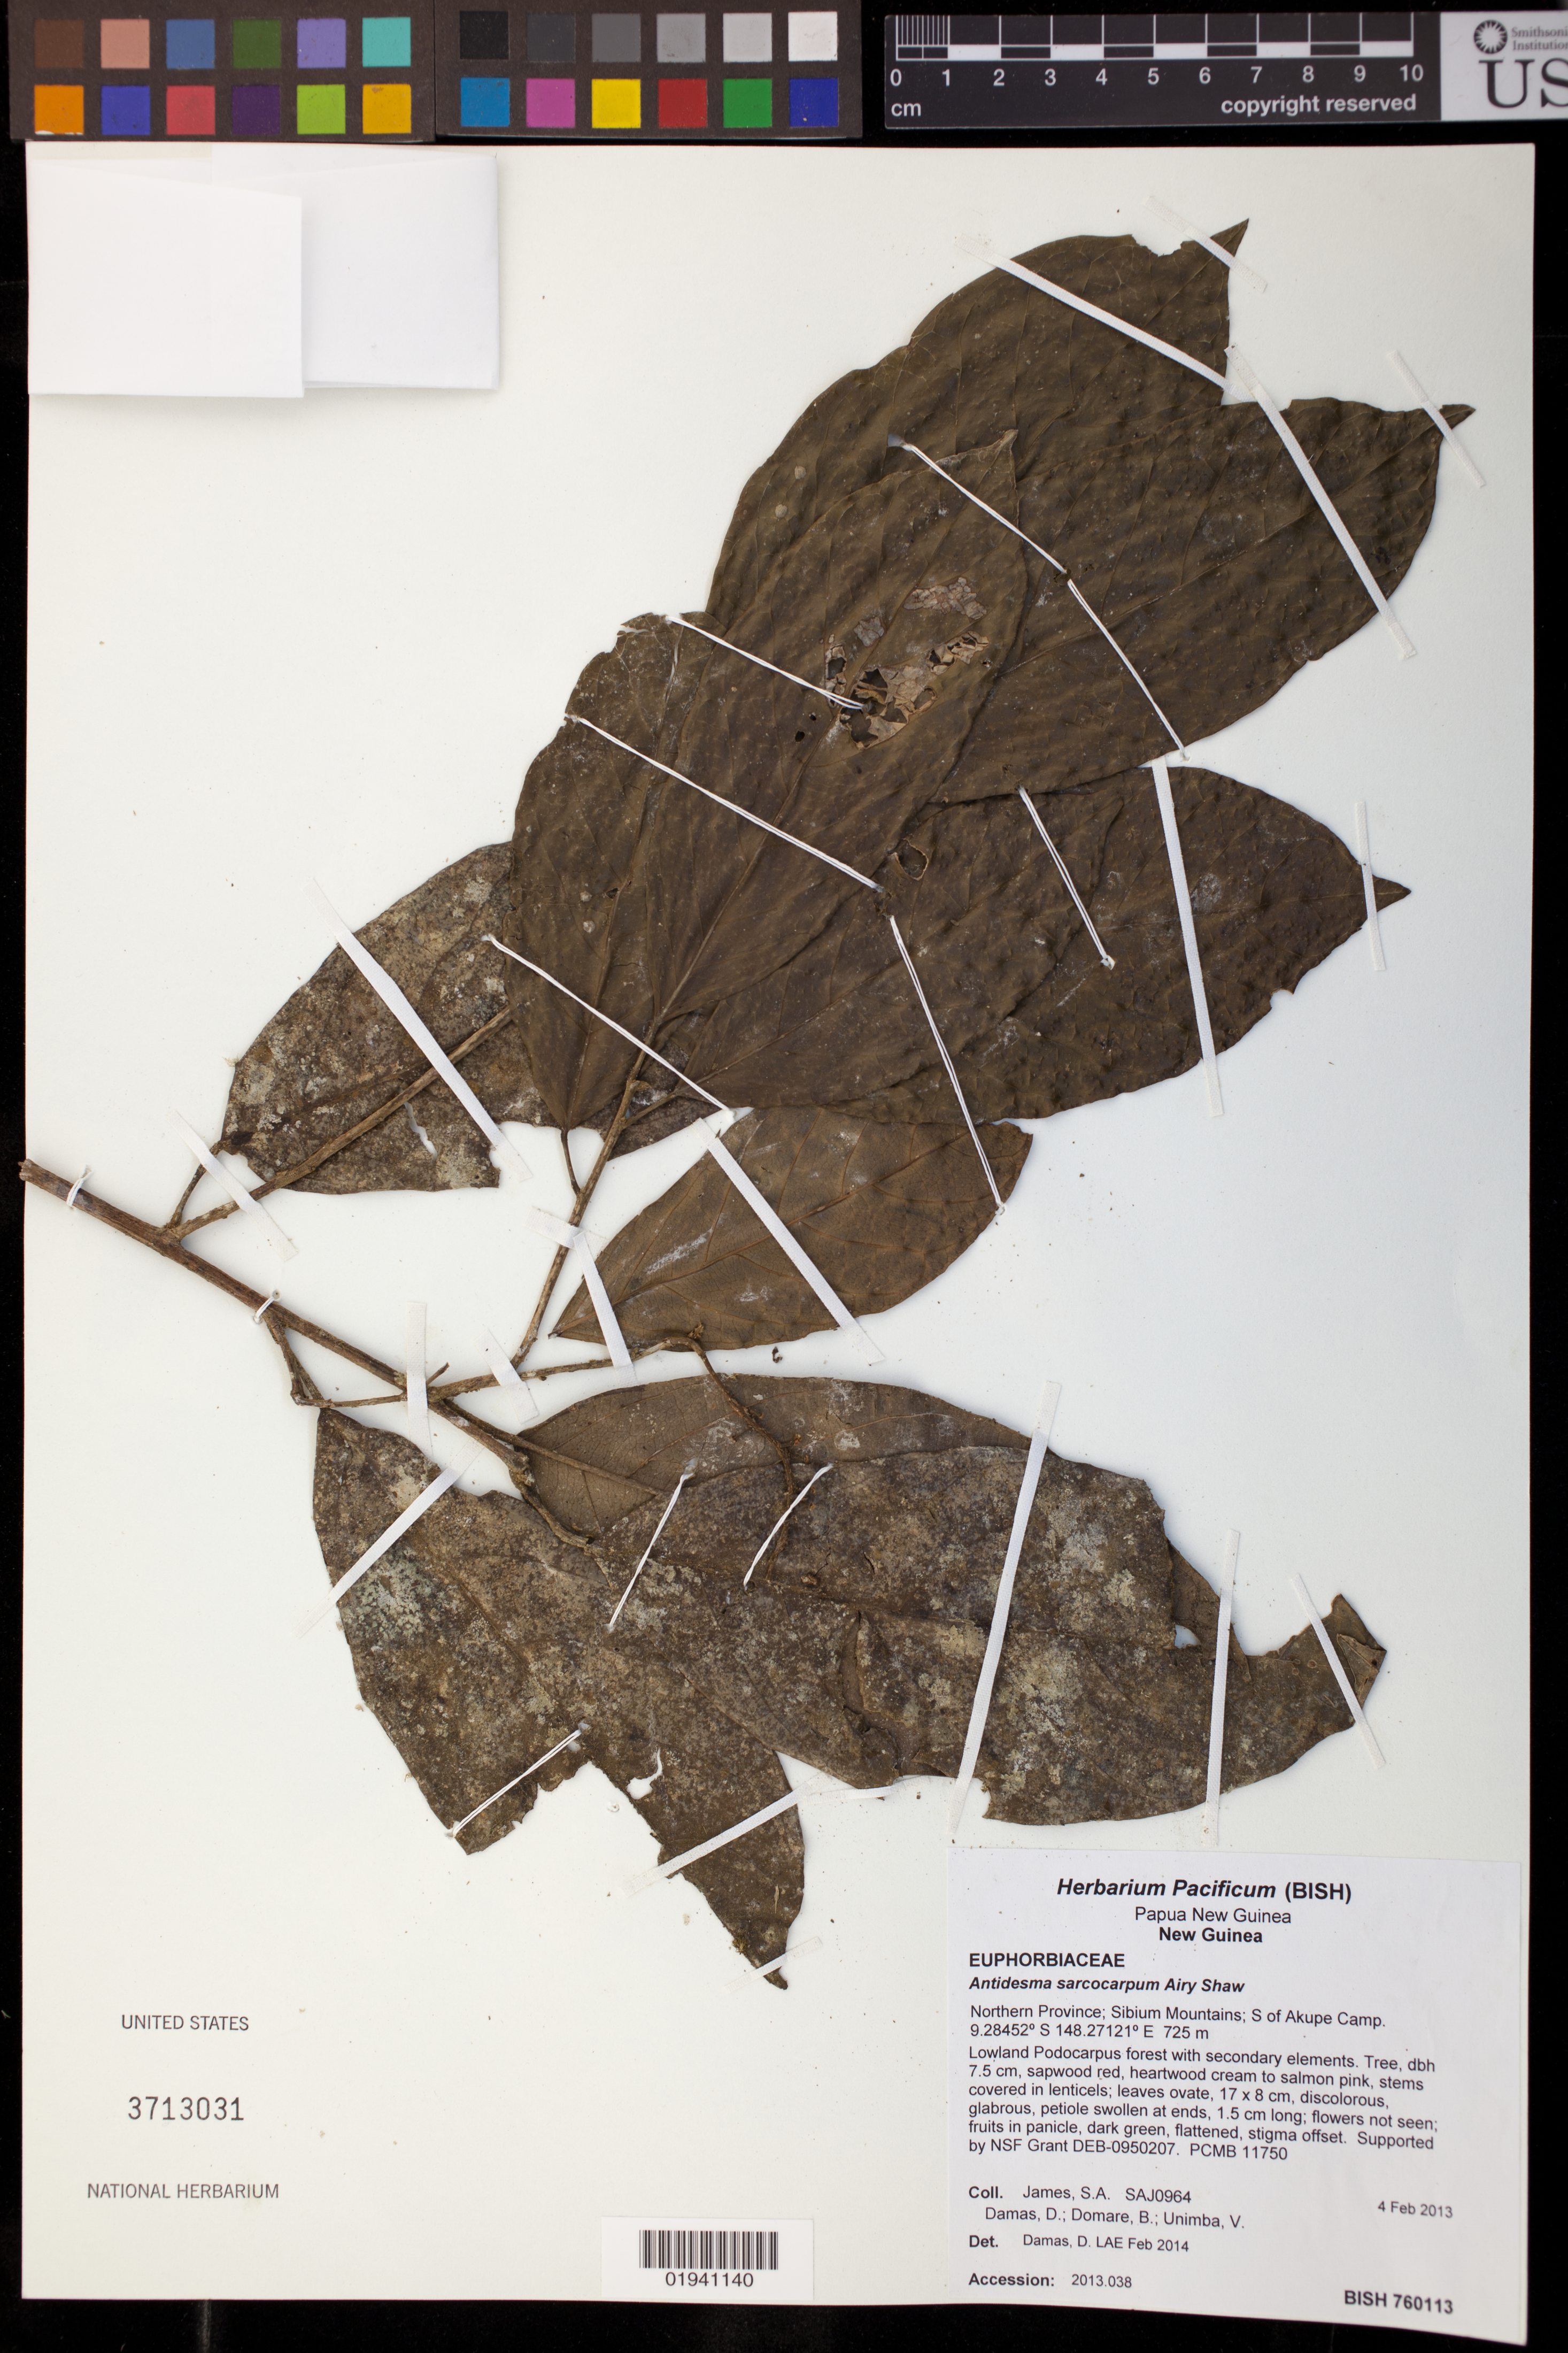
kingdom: Plantae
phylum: Tracheophyta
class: Magnoliopsida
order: Malpighiales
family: Phyllanthaceae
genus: Antidesma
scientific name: Antidesma sarcocarpum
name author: Airy Shaw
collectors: S. James, D. Damas, B. Domare & V. Unimba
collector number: SAJ0964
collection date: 2013-02-04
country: Papua New Guinea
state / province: Northern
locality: New Guinea. Northern Province; Sibium Mountains; S of Akupe Camp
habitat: Lowland Podocarpus forest with secondary elements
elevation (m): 725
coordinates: S, E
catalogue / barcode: US 3713031